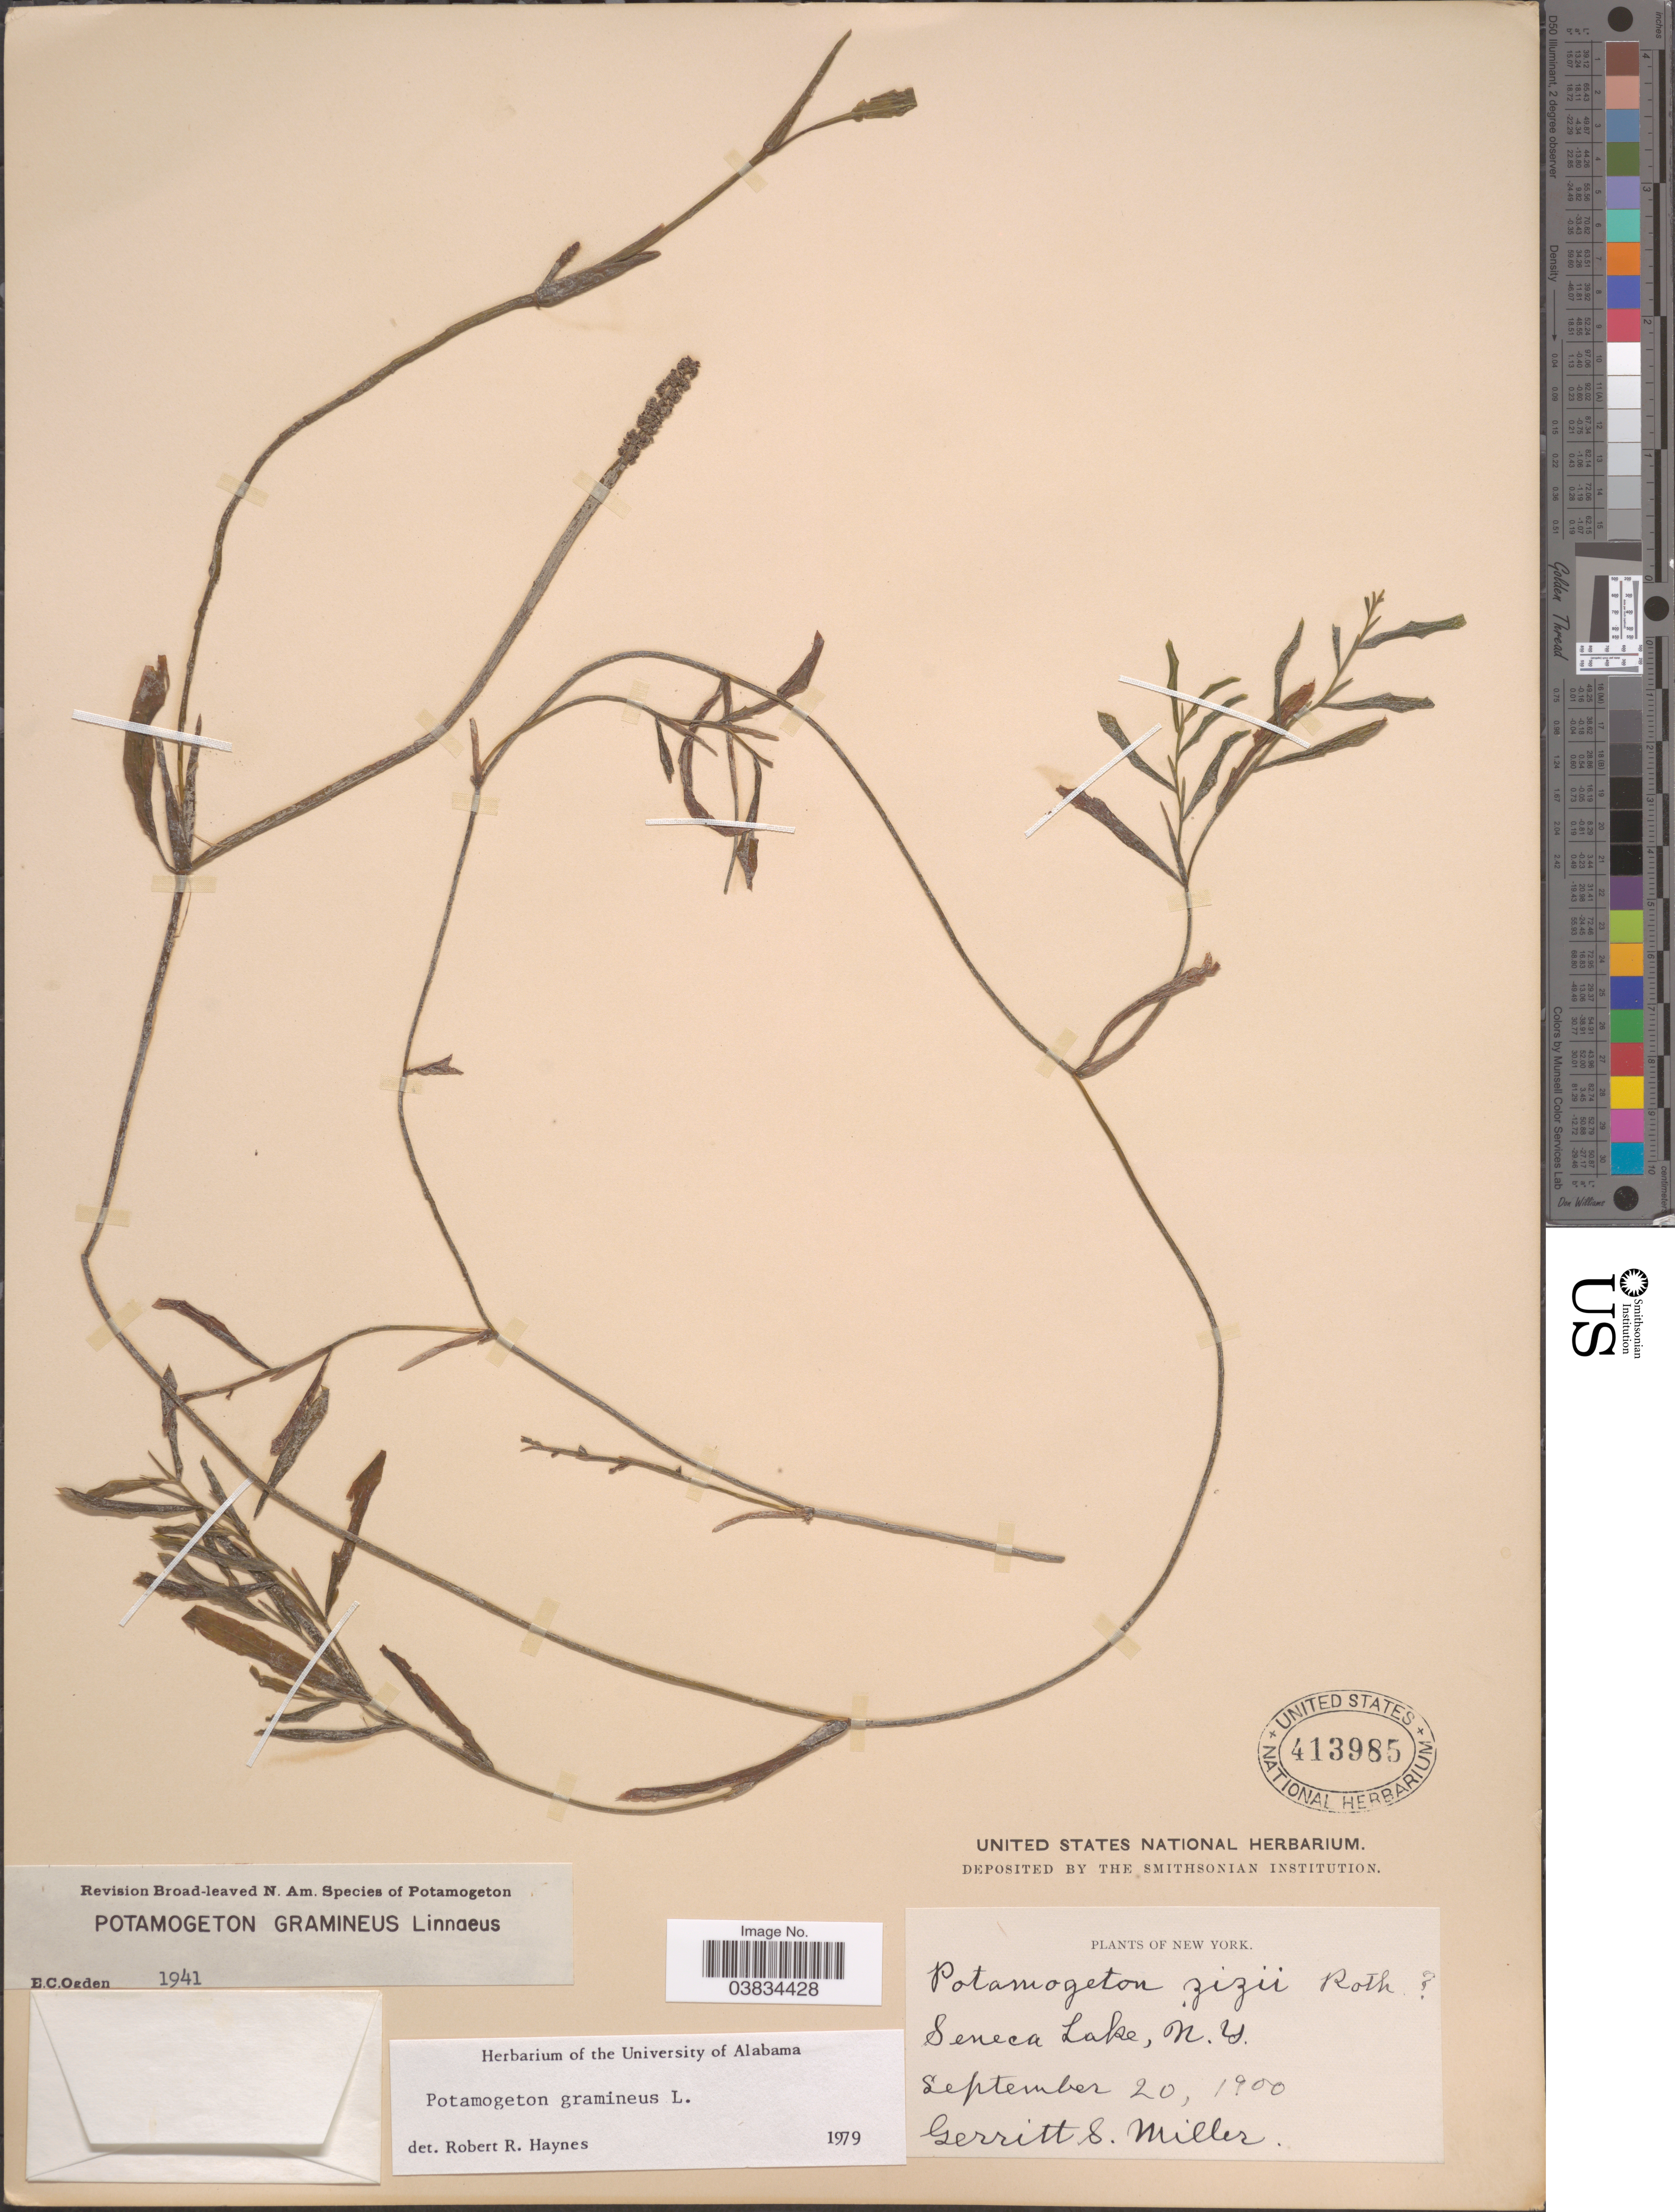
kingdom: Plantae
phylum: Tracheophyta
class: Liliopsida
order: Alismatales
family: Potamogetonaceae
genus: Potamogeton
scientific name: Potamogeton gramineus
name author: L.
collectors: G. S. Miller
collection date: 1900-09-20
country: United States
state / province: New York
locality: Seneca Lake.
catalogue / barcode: US 413985